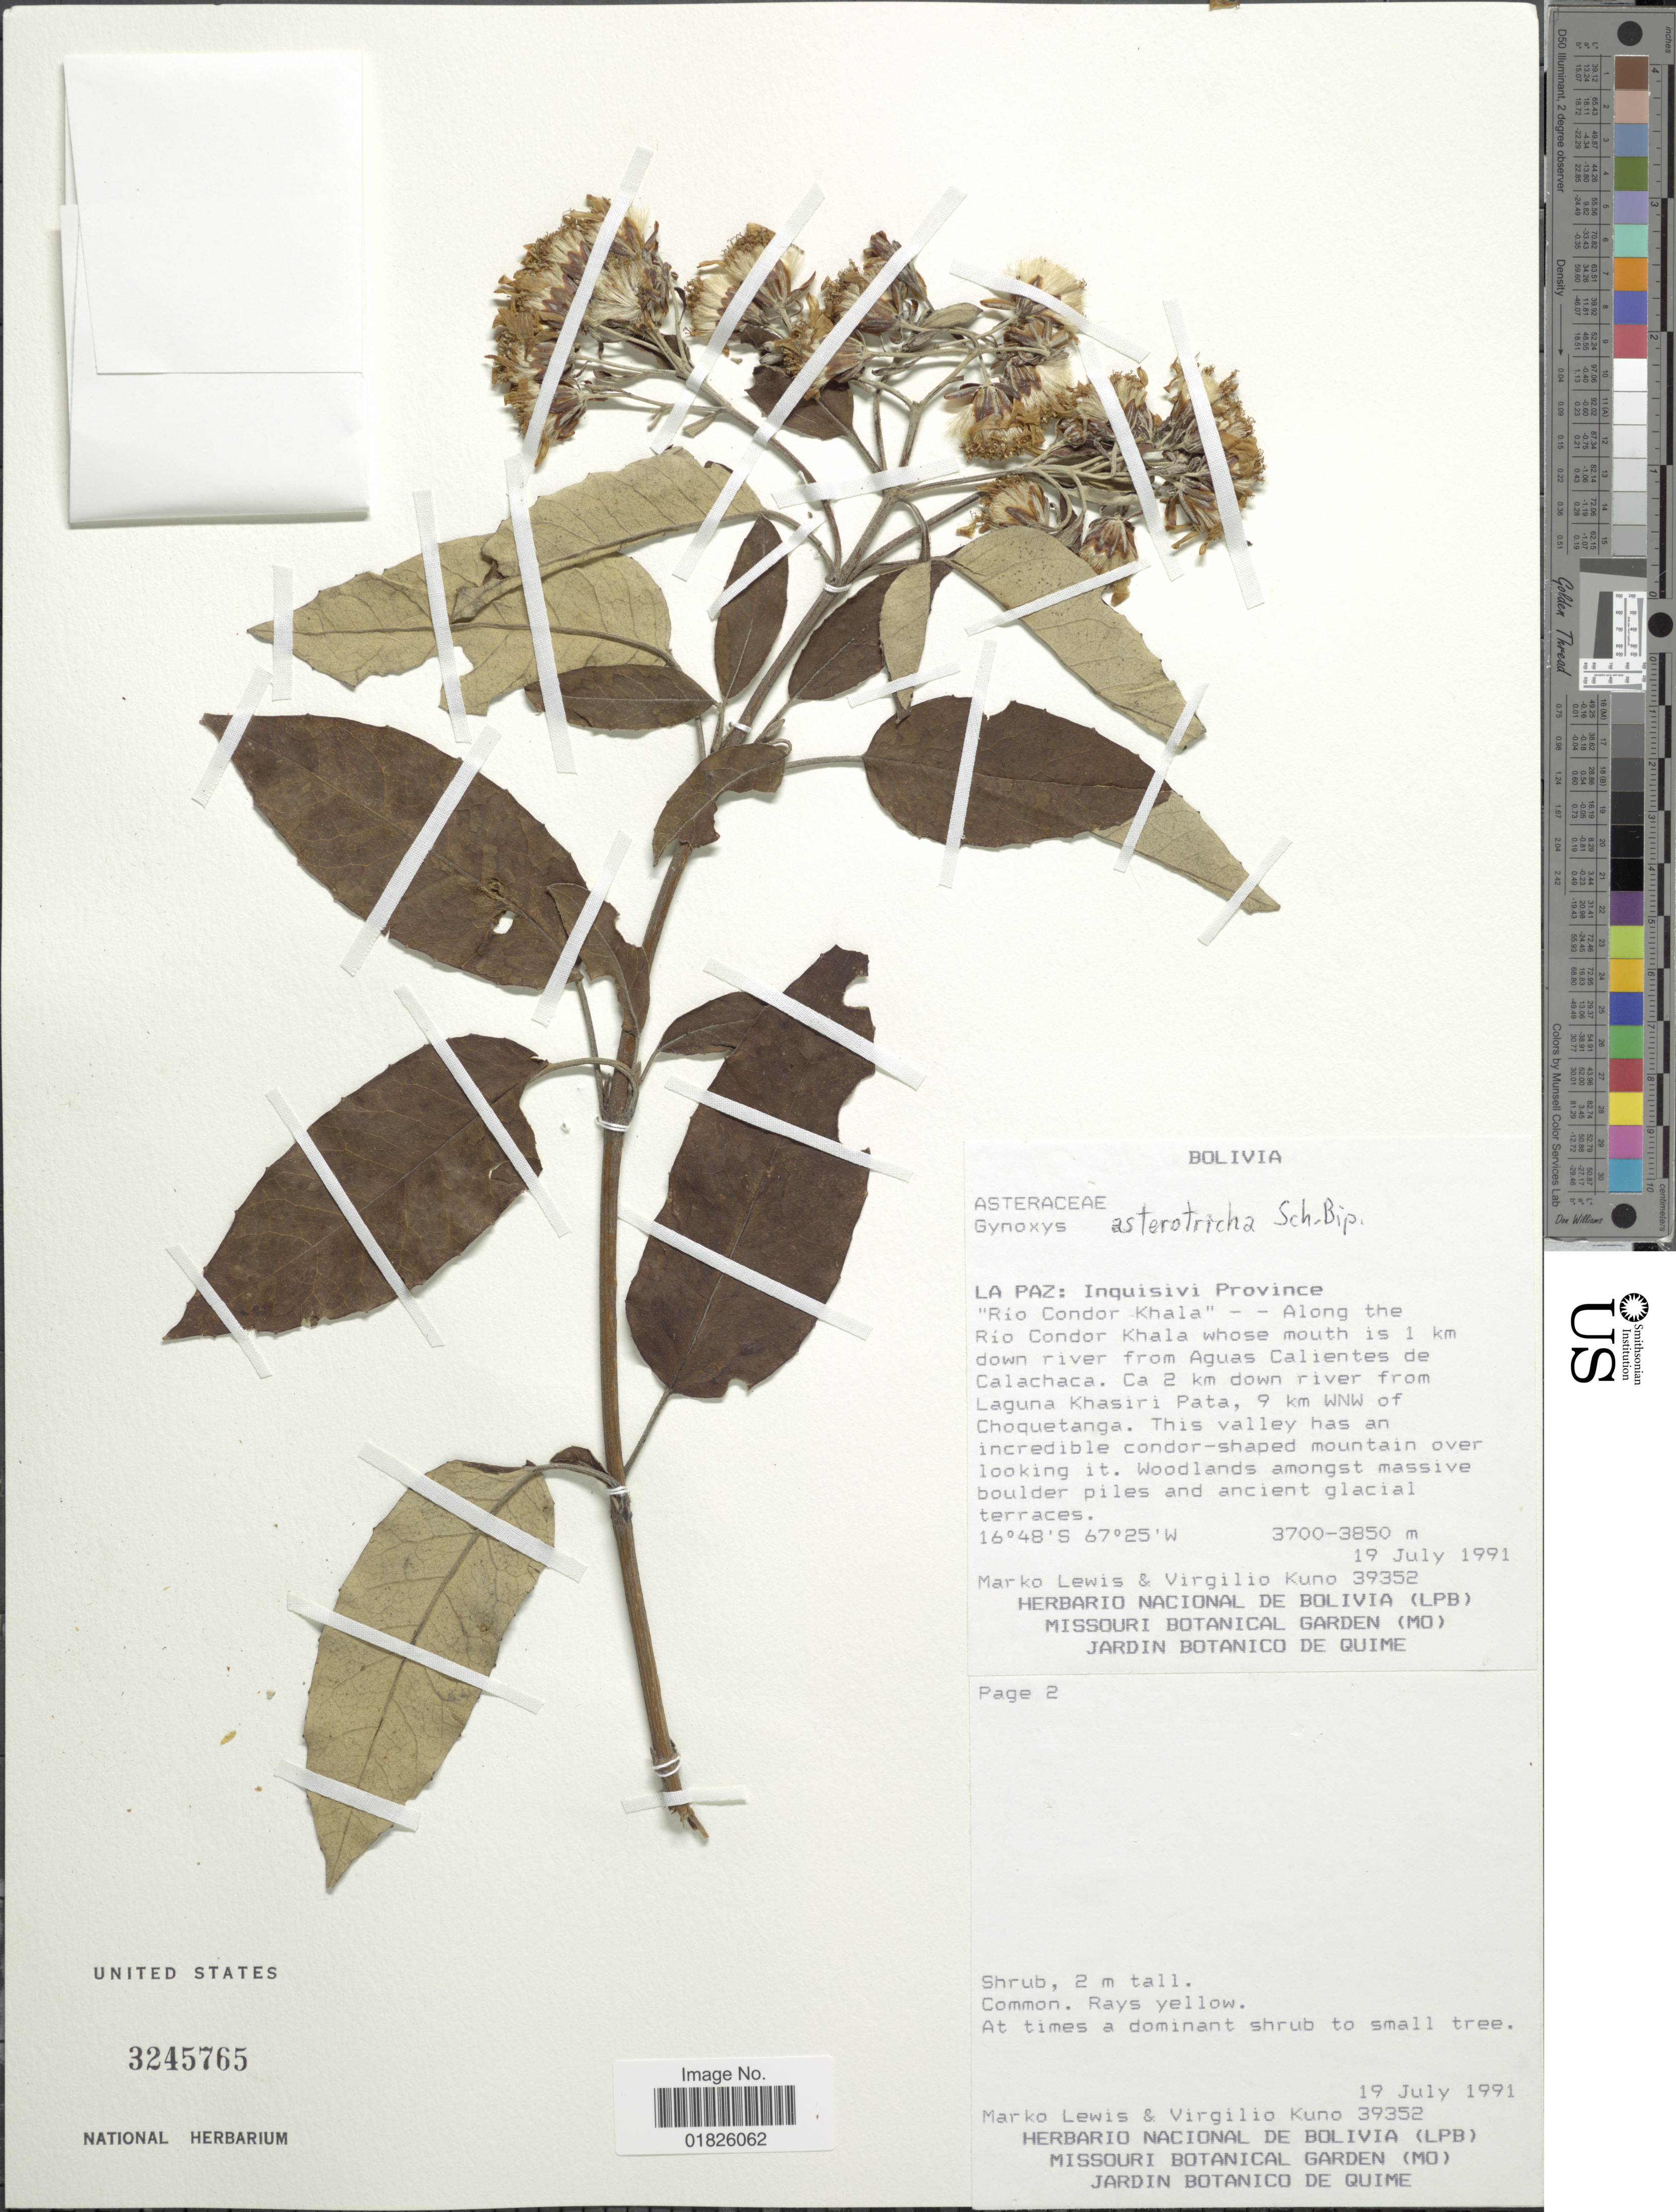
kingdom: Plantae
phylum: Tracheophyta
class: Magnoliopsida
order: Asterales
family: Asteraceae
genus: Gynoxys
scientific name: Gynoxys asterotricha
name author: Sch. Bip.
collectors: M. A. Lewis & V. Kuno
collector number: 39352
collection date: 1991-07-19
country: Bolivia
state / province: La Paz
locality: Inquisivi Province "Rio Condor Khal"- - Along the Rio Condor Khala whose mouth is 1 km down river from Aguas Calientes de calachaca. Ca 2 km down river from Laguna Khasiri Pata, 9 km WNW of Choquetanga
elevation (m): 3700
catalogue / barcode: US 3245765